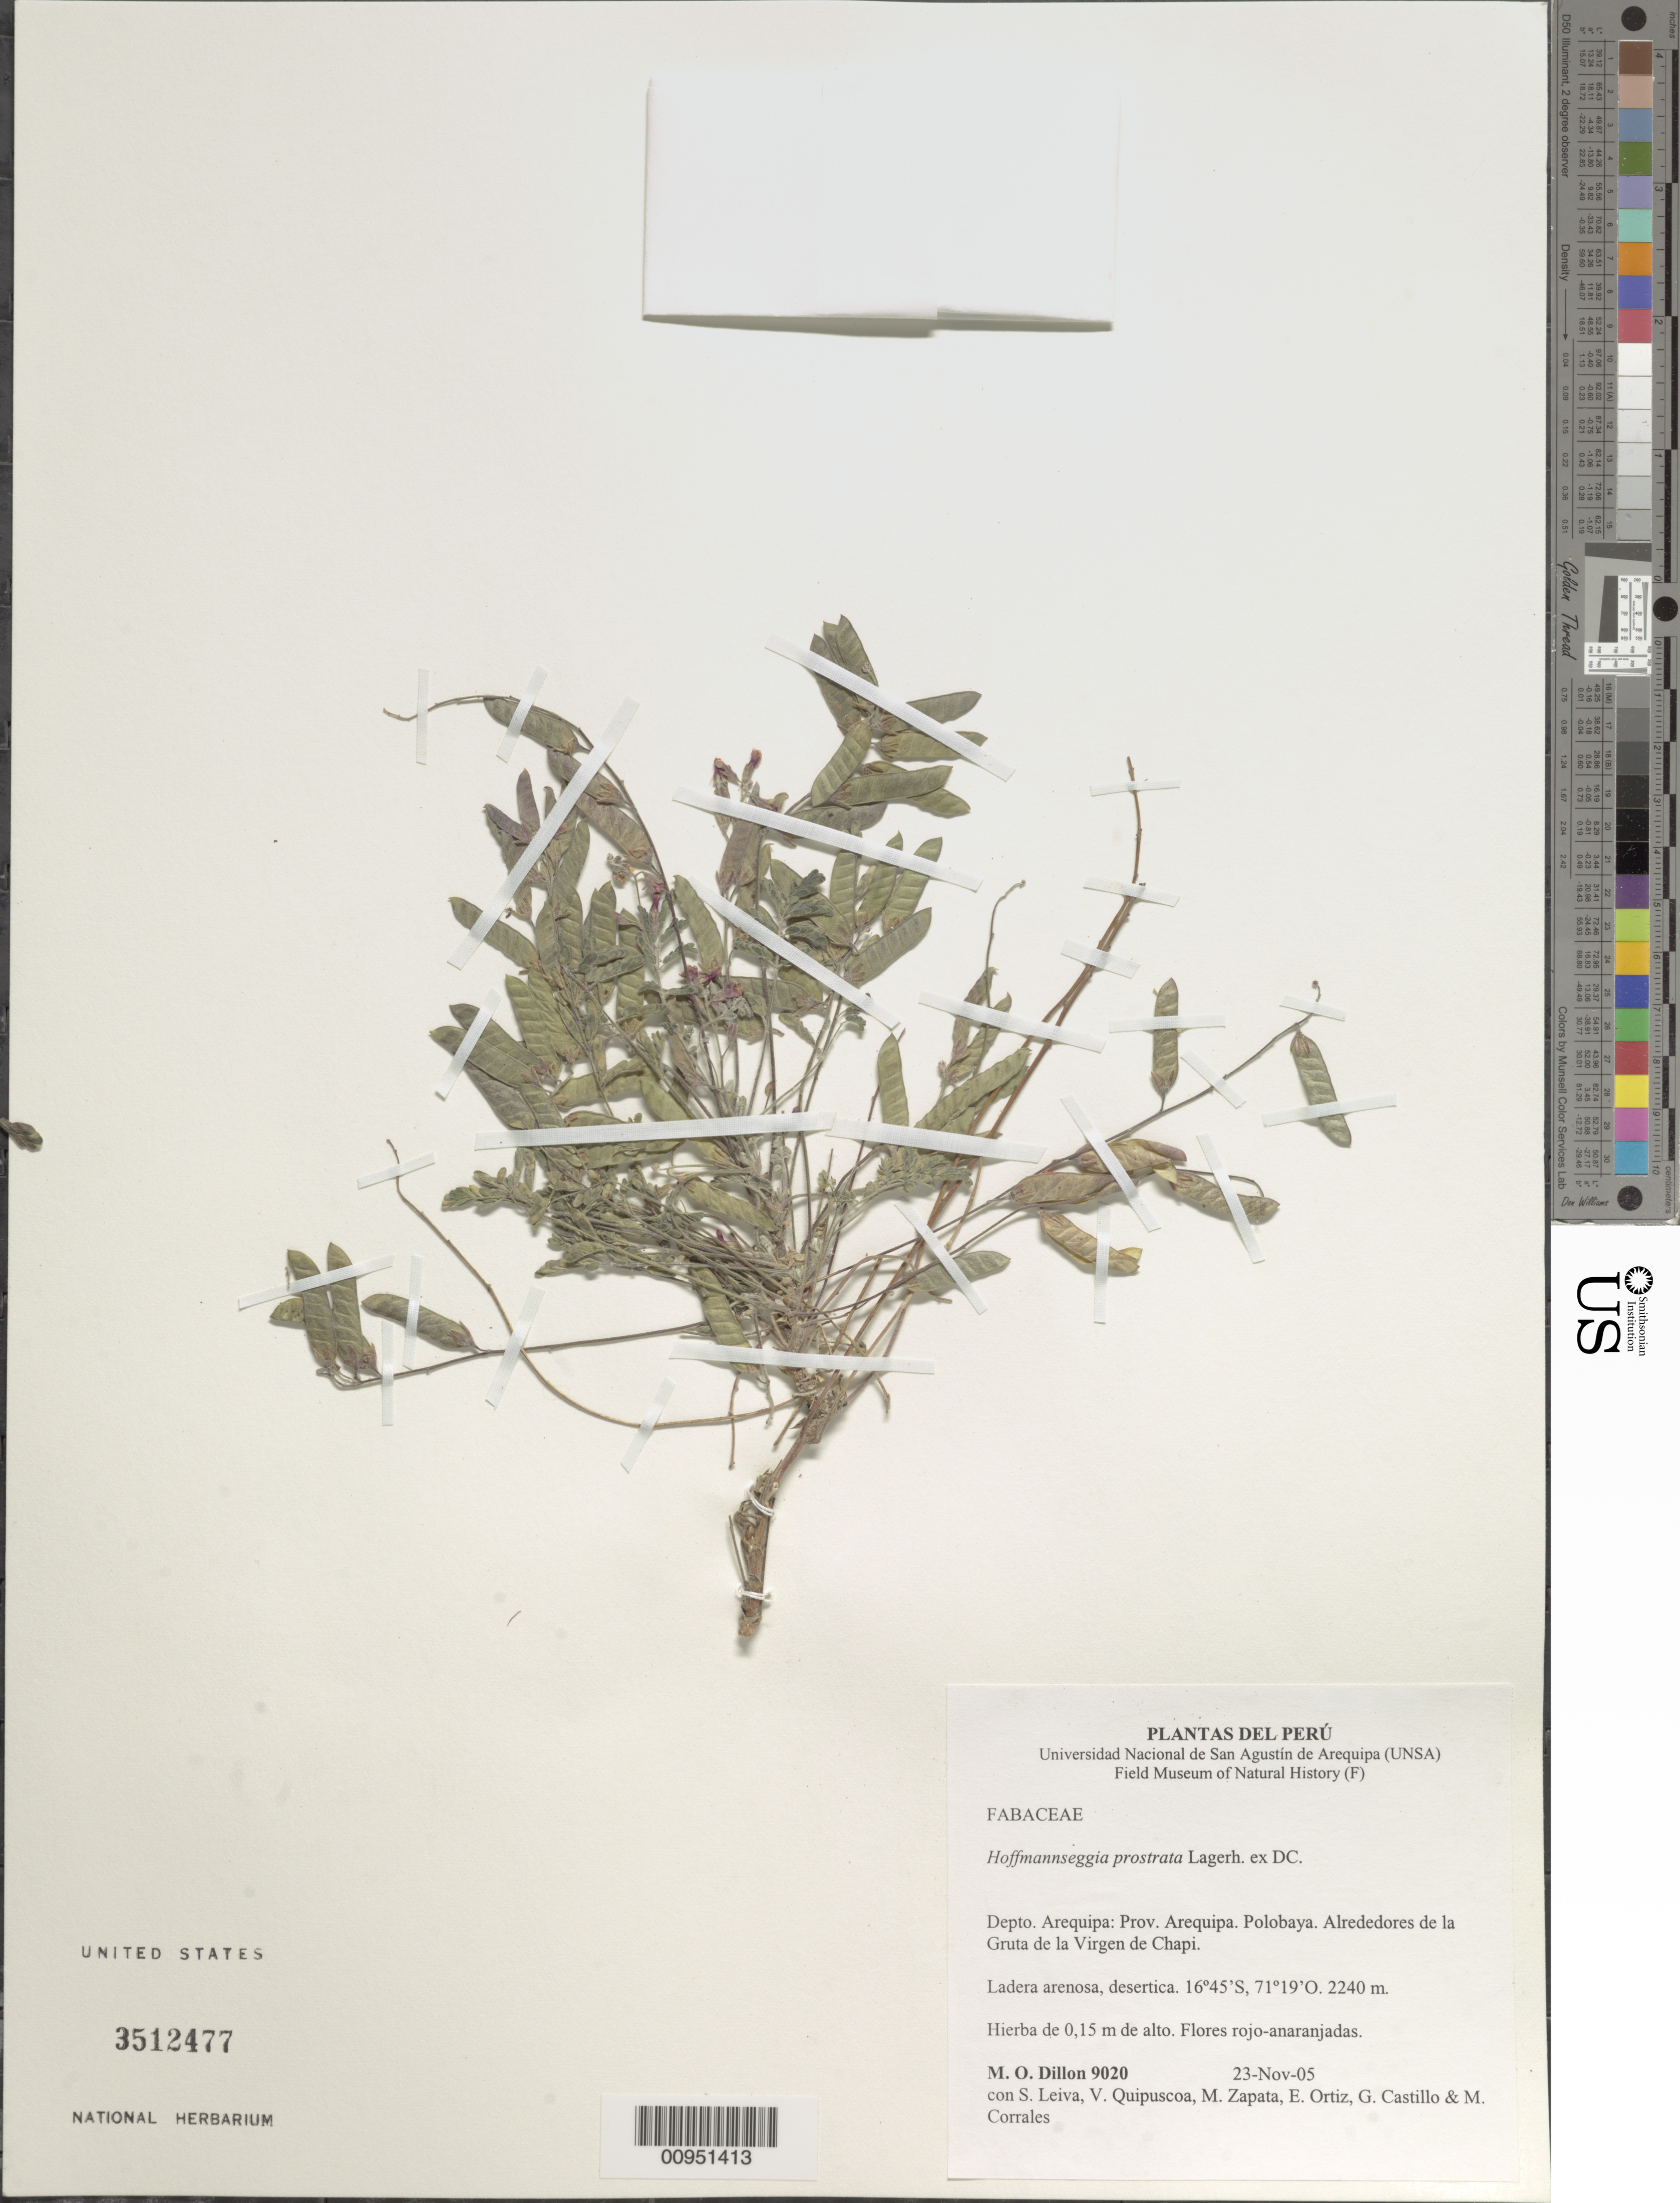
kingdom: Plantae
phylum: Tracheophyta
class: Magnoliopsida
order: Fabales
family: Fabaceae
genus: Hoffmannseggia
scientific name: Hoffmannseggia prostrata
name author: Lag. ex DC.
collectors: M. O. Dillon, V. Quipuscoa, E. Ortiz, M. Corrales, G. Castillo C., S. Leiva & M. Zapata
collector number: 9020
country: Peru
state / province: Arequipa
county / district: Arequipa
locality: Polobaya, Alrededores de la Gruta de la Virgen de Capi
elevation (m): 2289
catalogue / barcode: US 3512477